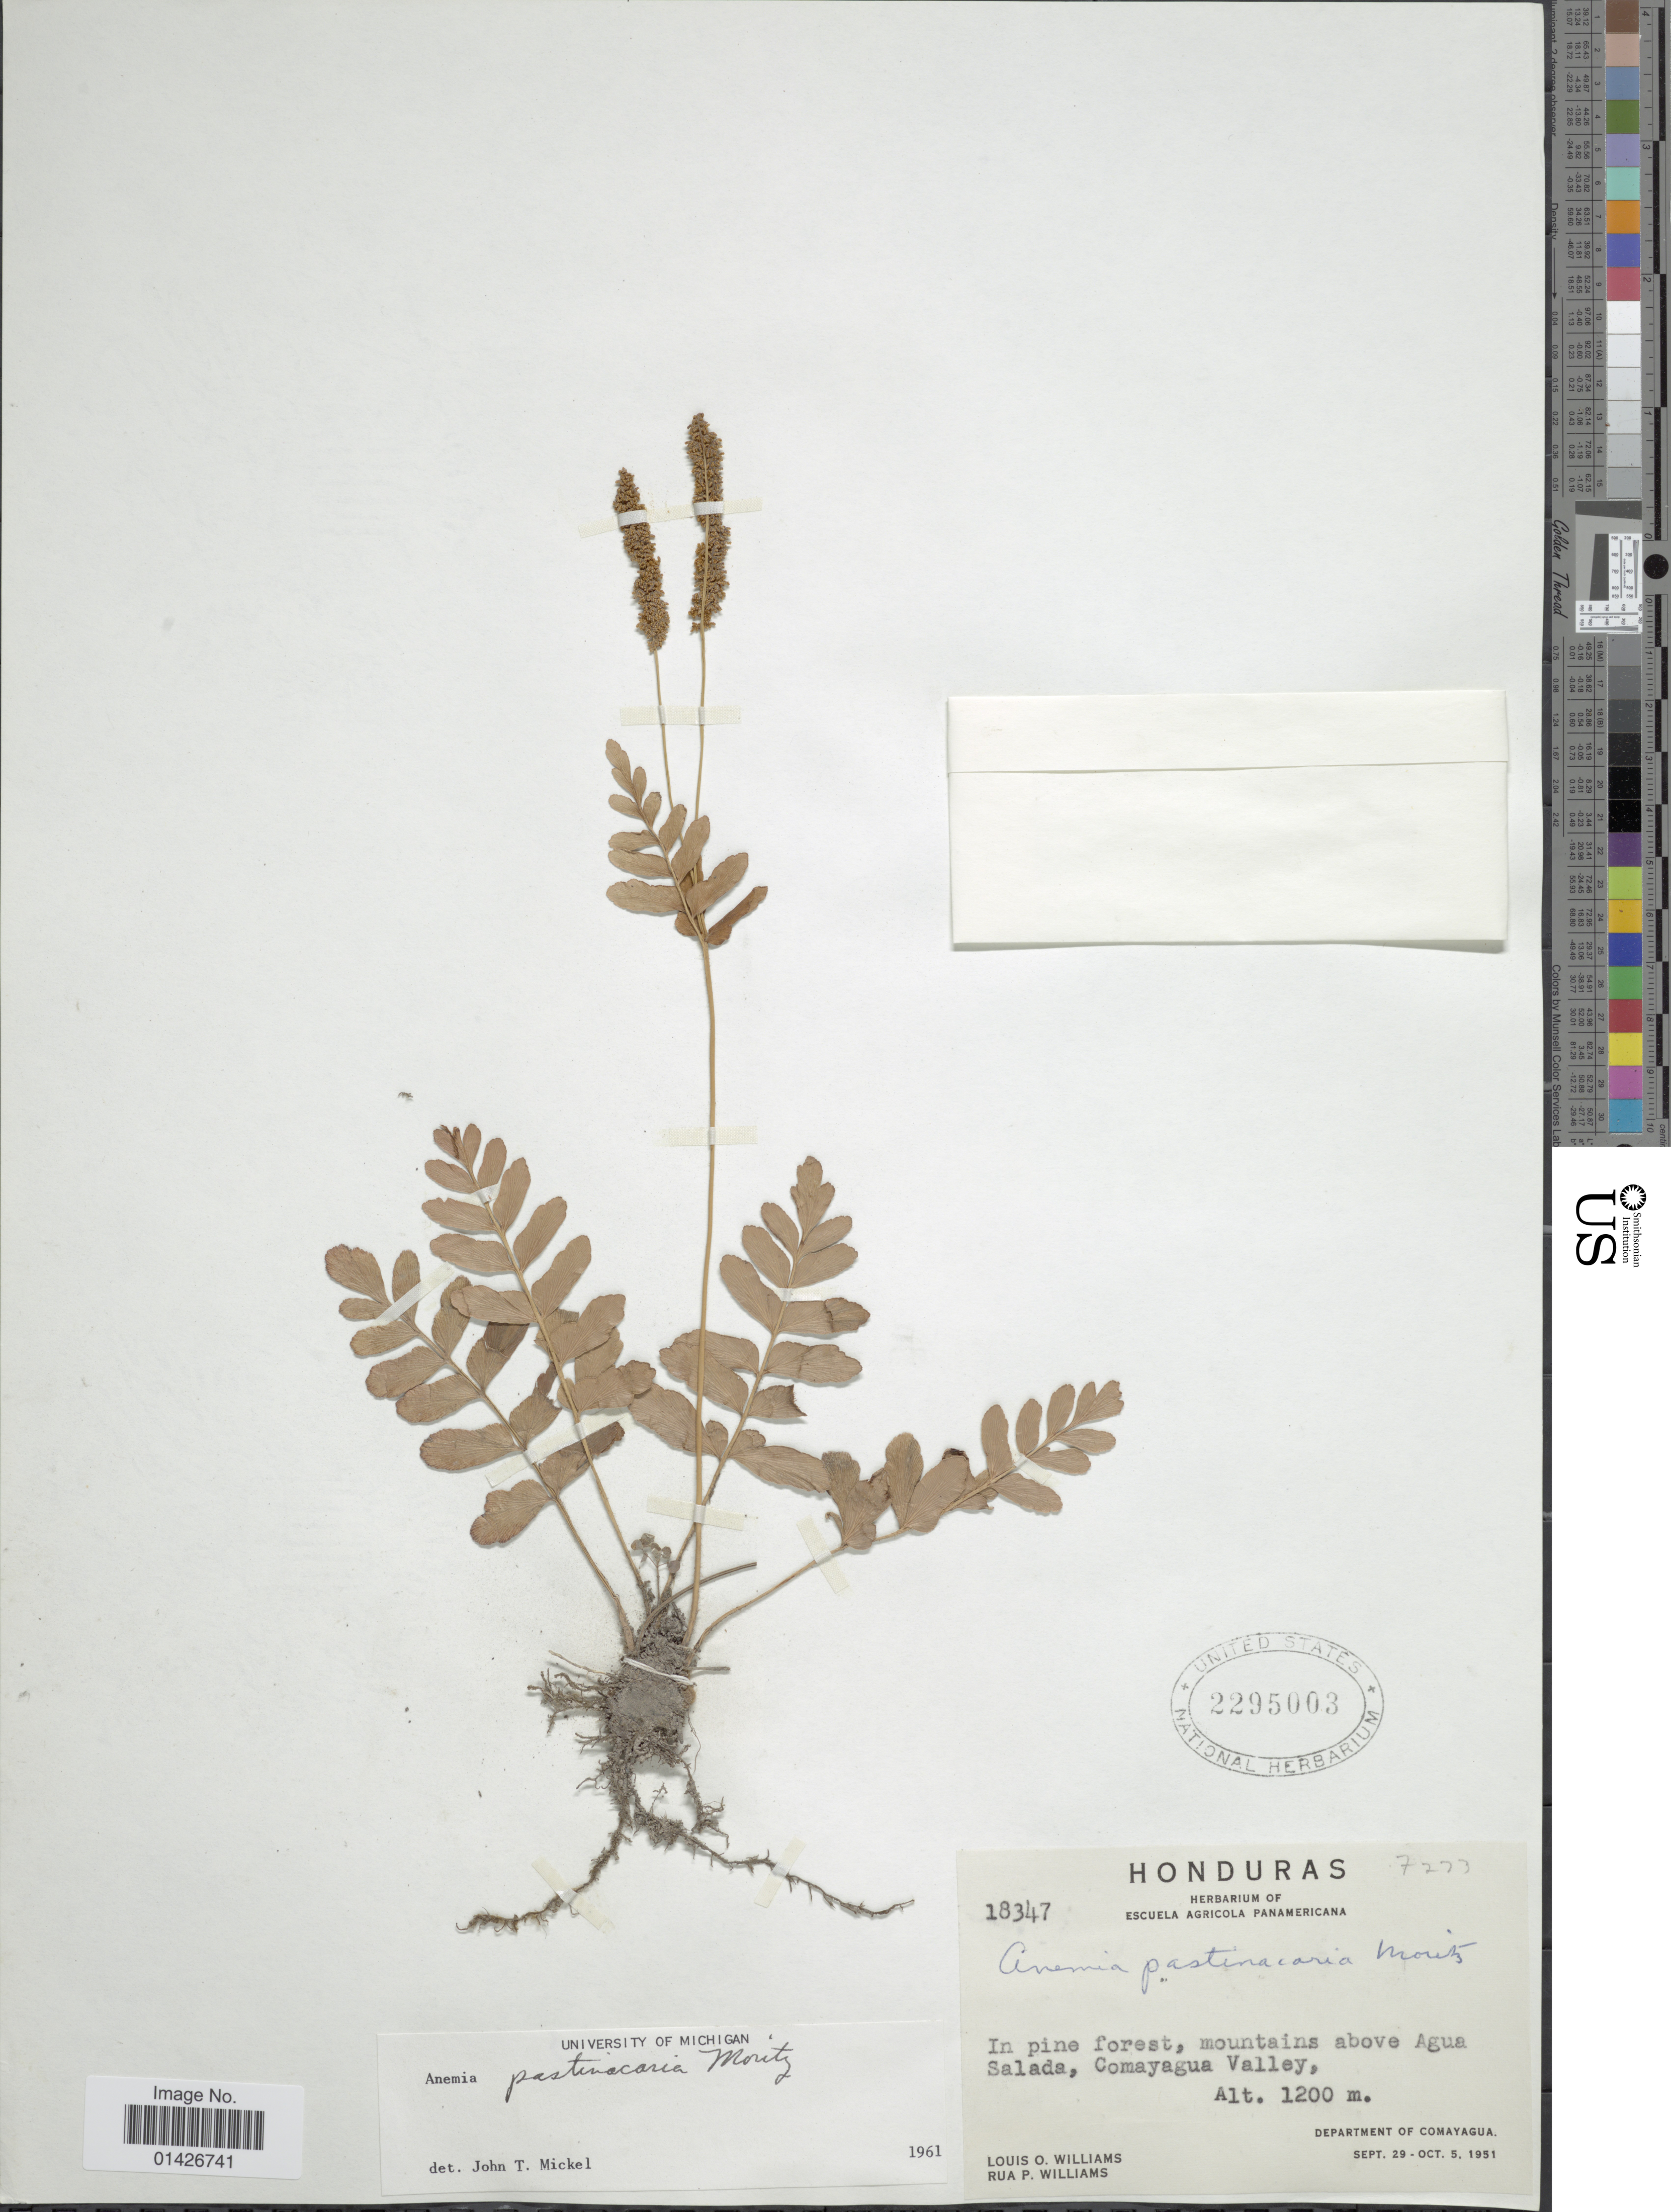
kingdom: Plantae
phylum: Tracheophyta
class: Polypodiopsida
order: Schizaeales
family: Anemiaceae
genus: Anemia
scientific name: Anemia pastinacaria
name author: Moritz ex Prantl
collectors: L. O. Williams & R. P. Williams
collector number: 18347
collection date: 1951-09-29/1951-10-05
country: Honduras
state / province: Comayagua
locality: In pine forest, mountains above Agua Salada, Comayagua Valley, Department of Comayagua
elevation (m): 1200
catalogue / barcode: US 2295003